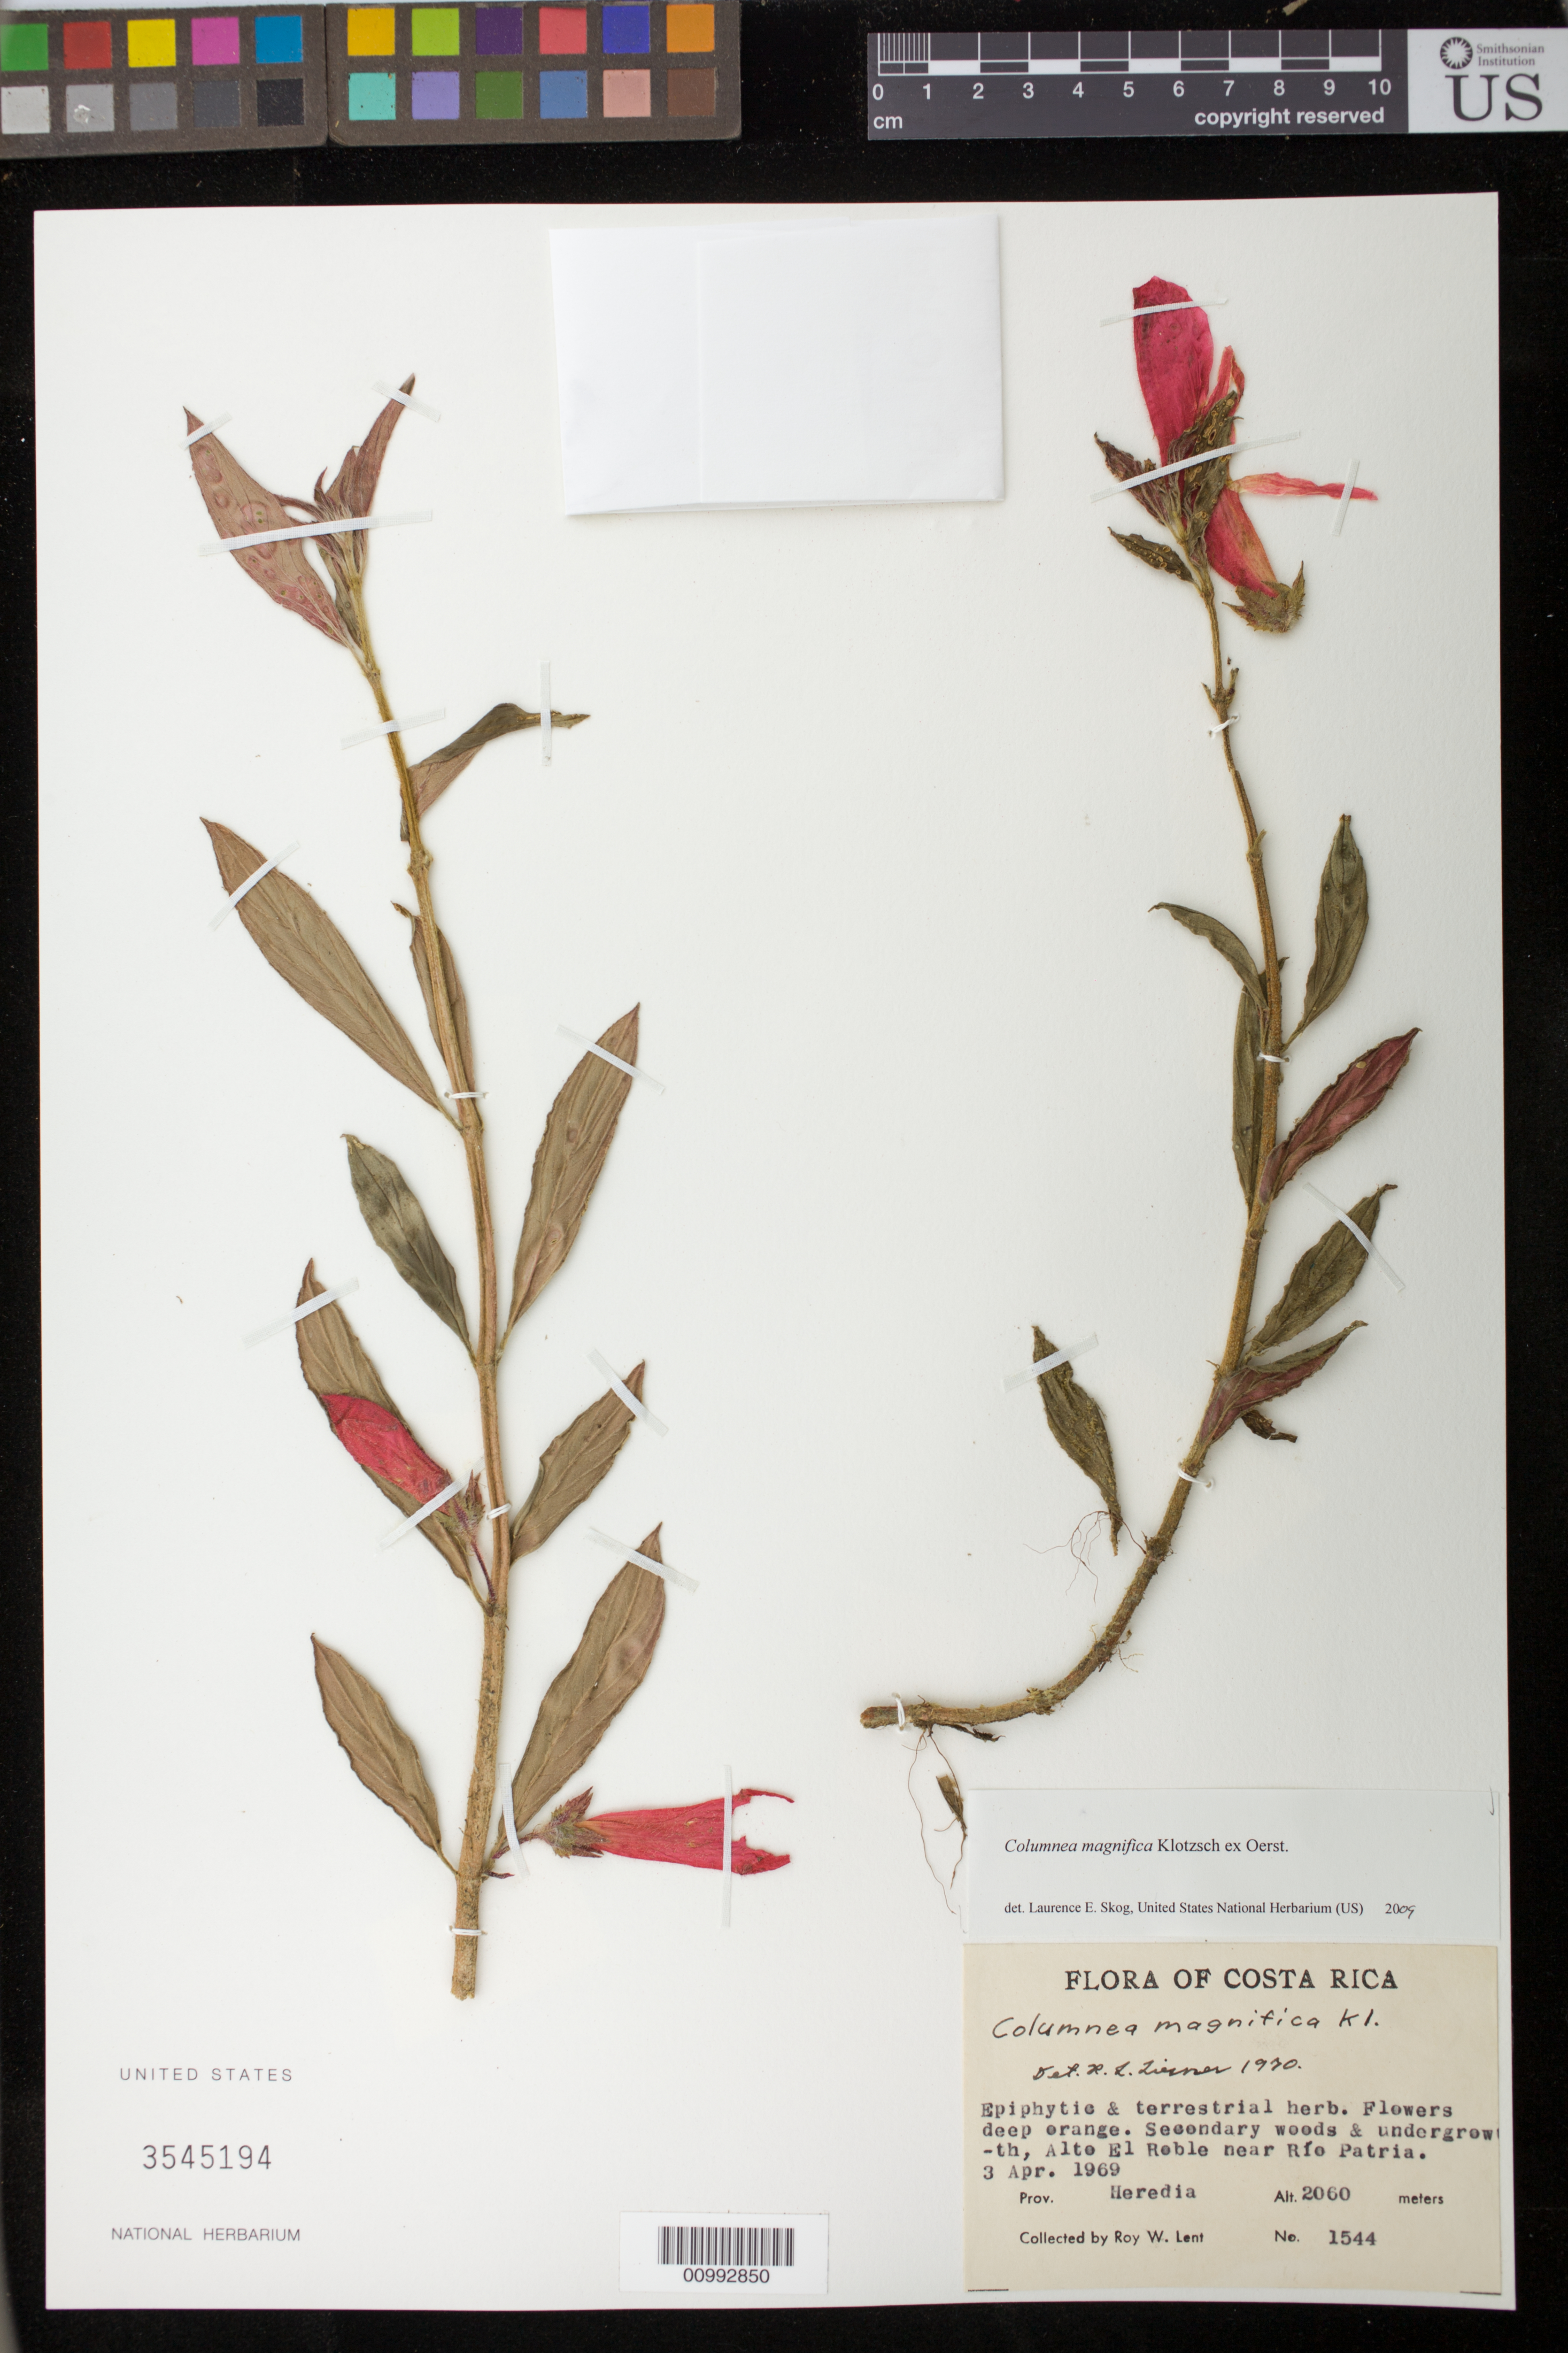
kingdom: Plantae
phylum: Tracheophyta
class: Magnoliopsida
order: Lamiales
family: Gesneriaceae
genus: Columnea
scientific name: Columnea magnifica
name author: Klotzsch ex Oerst.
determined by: Skog, Laurence E.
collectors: R. W. Lent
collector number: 1544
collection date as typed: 03 Apr 1969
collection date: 1969-04-03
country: Costa Rica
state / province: Heredia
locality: Alto El Roble near Río Patria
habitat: Secondary woods and undergrowth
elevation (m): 2060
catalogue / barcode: US 3545194